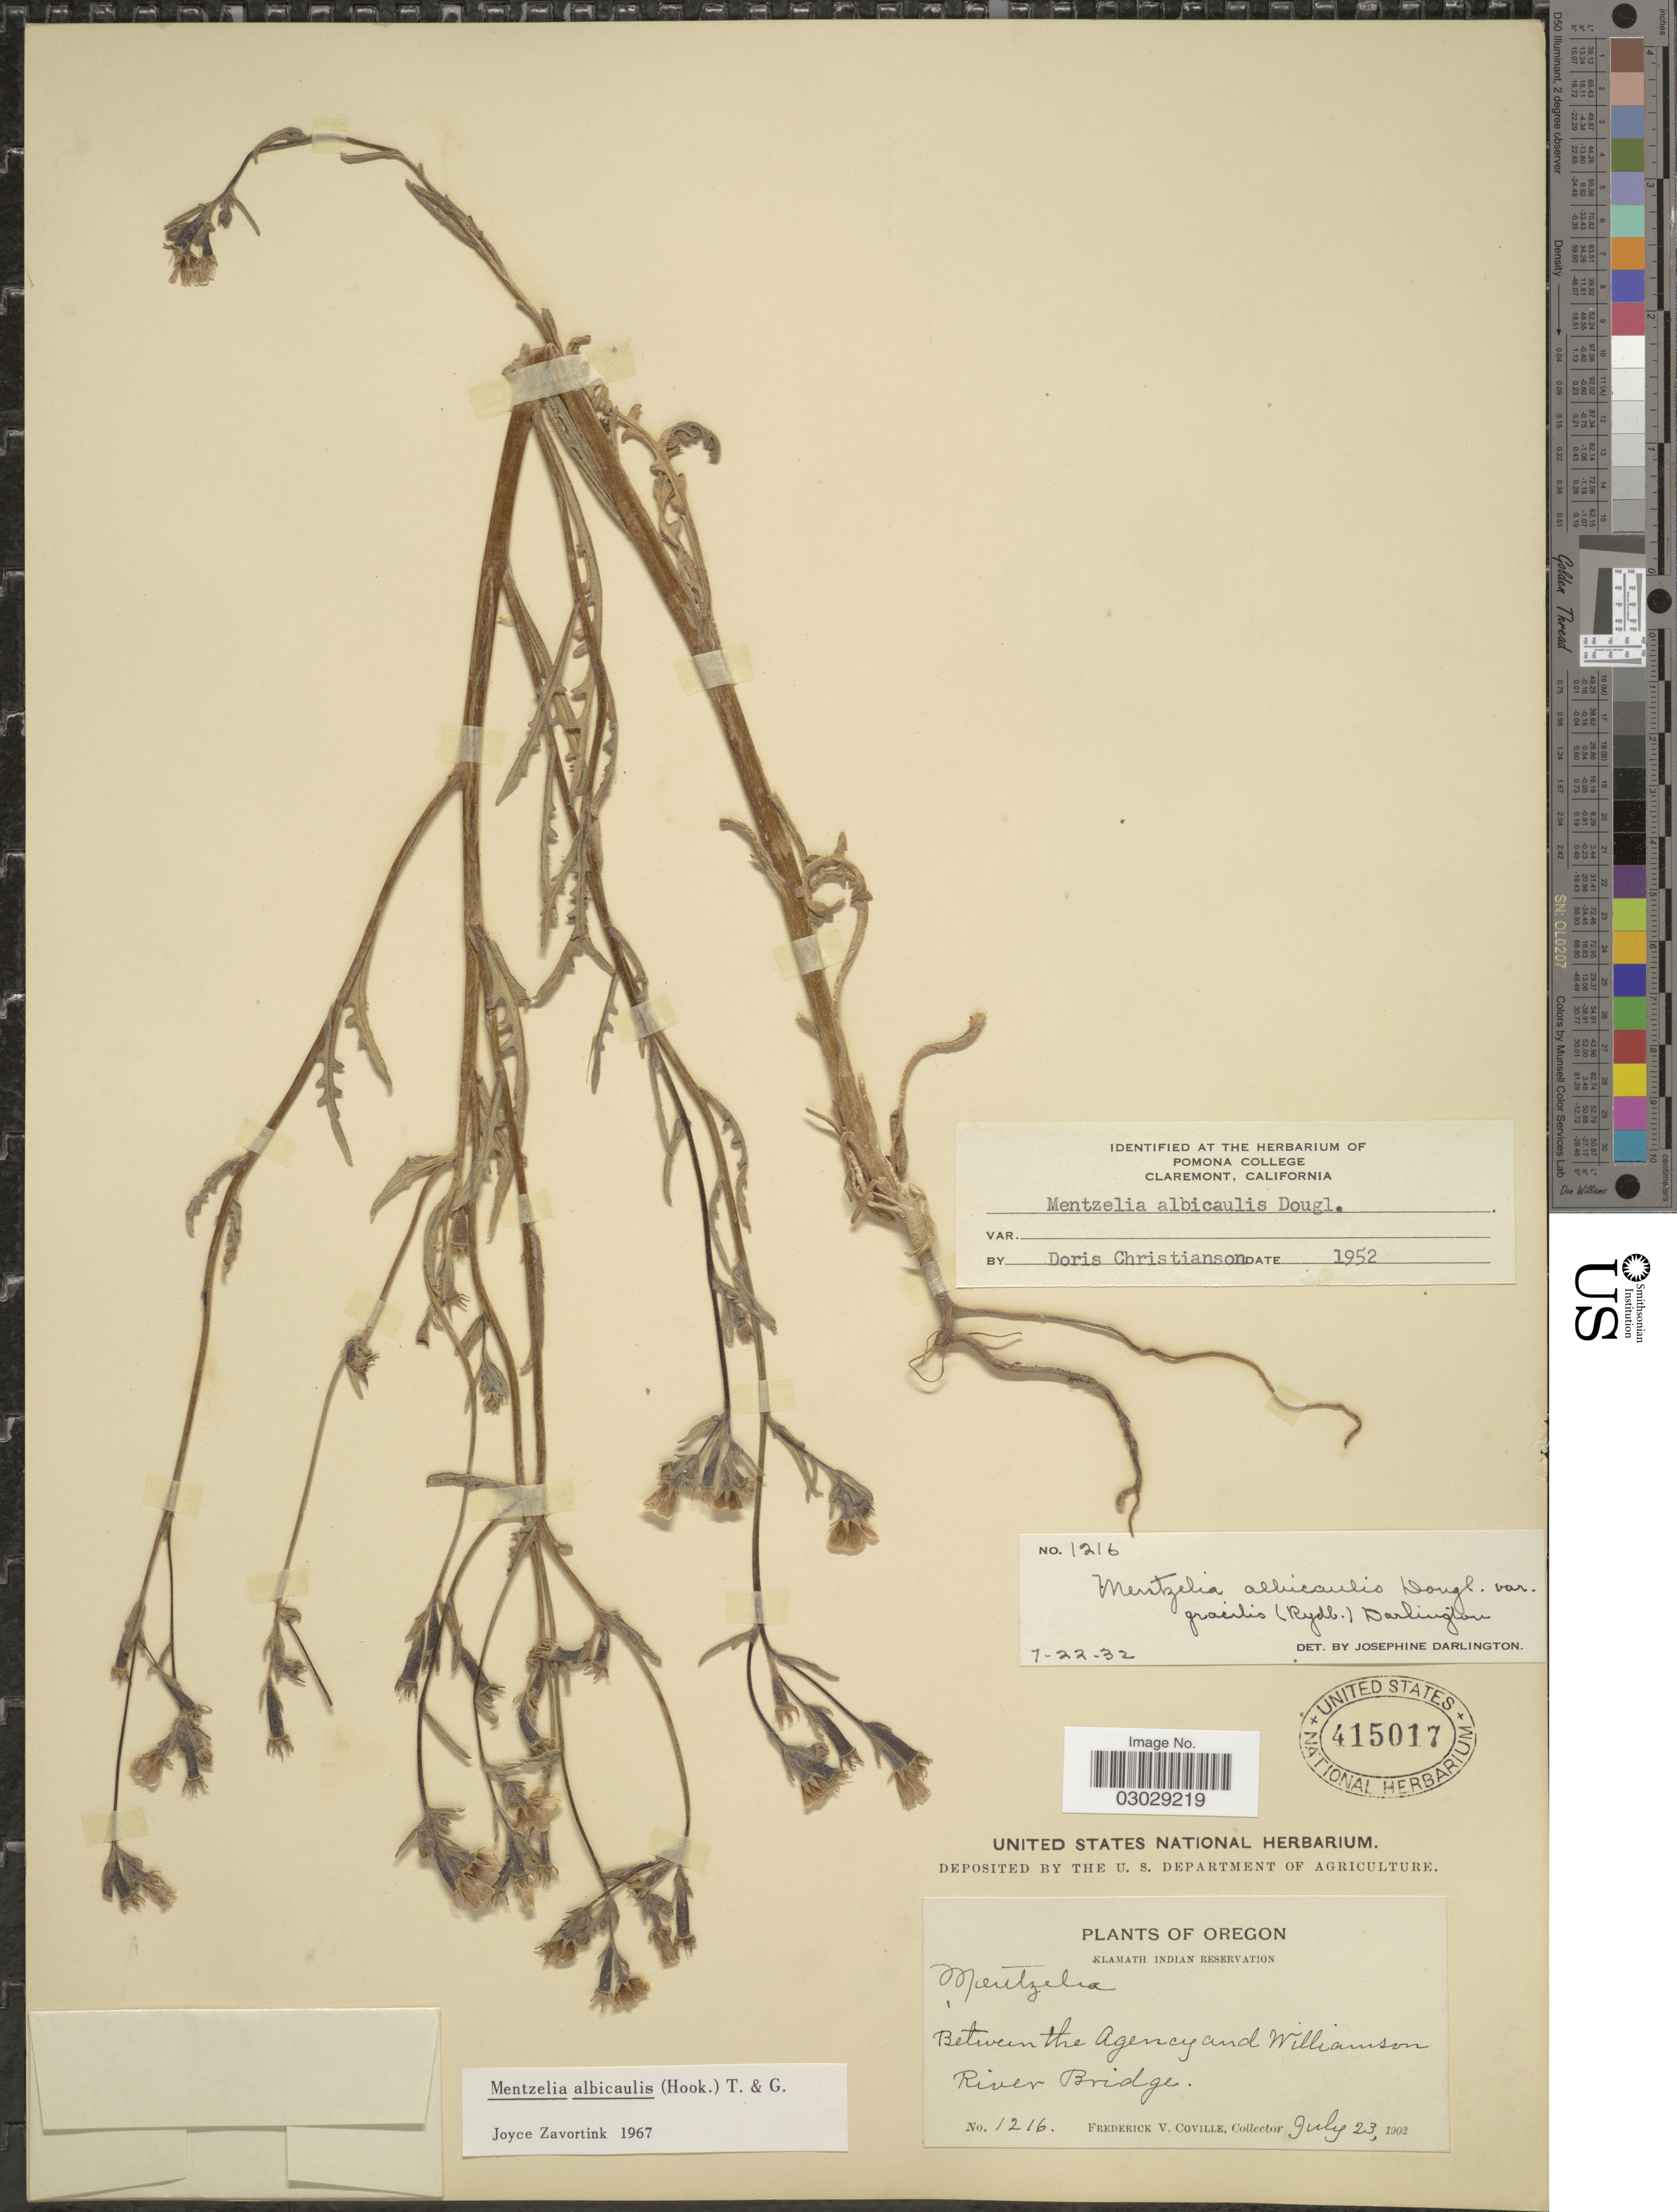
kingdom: Plantae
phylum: Tracheophyta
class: Magnoliopsida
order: Cornales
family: Loasaceae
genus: Mentzelia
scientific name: Mentzelia albicaulis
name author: (Douglas ex Hook.) Douglas ex Torr. & A. Gray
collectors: F. V. Coville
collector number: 1216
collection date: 1902-07-23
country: United States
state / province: Oregon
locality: Klamath Indian Reservation. Between the Agency and Williamson River Bridge.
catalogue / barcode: US 415017